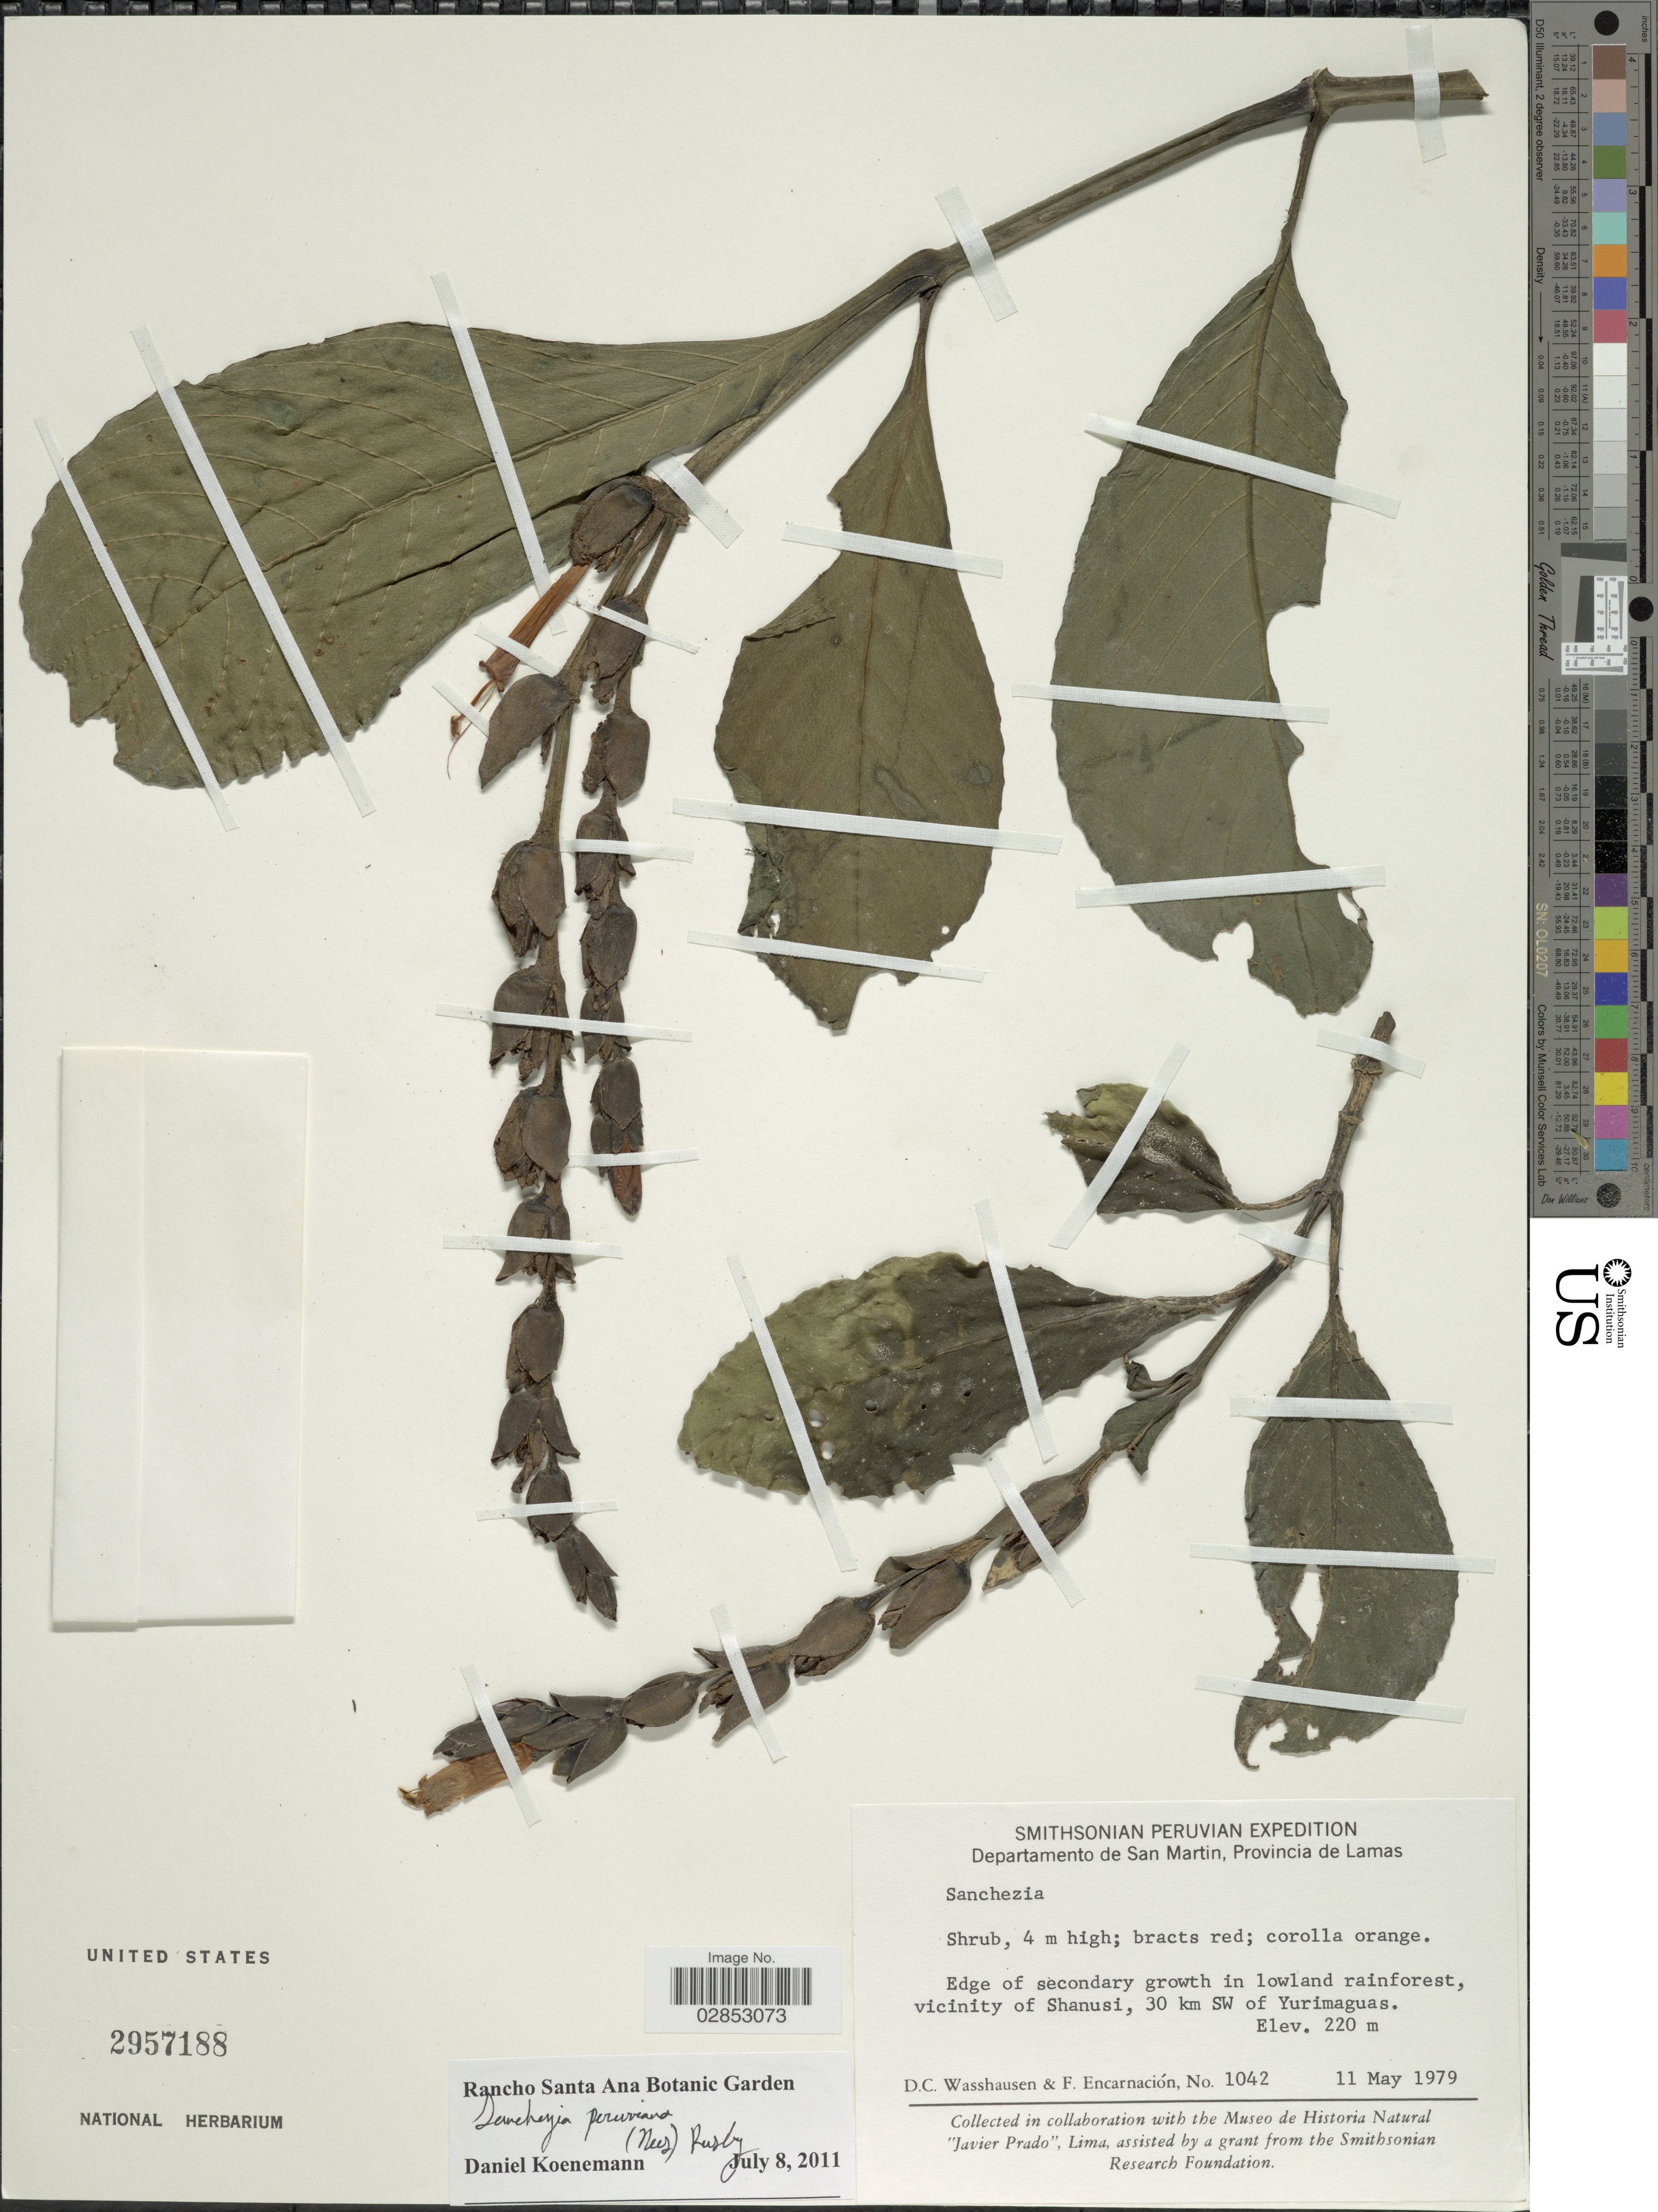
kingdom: Plantae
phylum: Tracheophyta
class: Magnoliopsida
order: Lamiales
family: Acanthaceae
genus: Sanchezia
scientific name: Sanchezia tarapotensis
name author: Leonard & L.B. Sm.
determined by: Azevedo, Igor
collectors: D. C. Wasshausen & F. Encarnación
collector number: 1042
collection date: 1979-05-11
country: Peru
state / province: San Martín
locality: Departamento de San Martin, Provincia de Lamas, vicinity of Shanusi, 30 km SW of Yurimaguas.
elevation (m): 220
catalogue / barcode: US 2957188